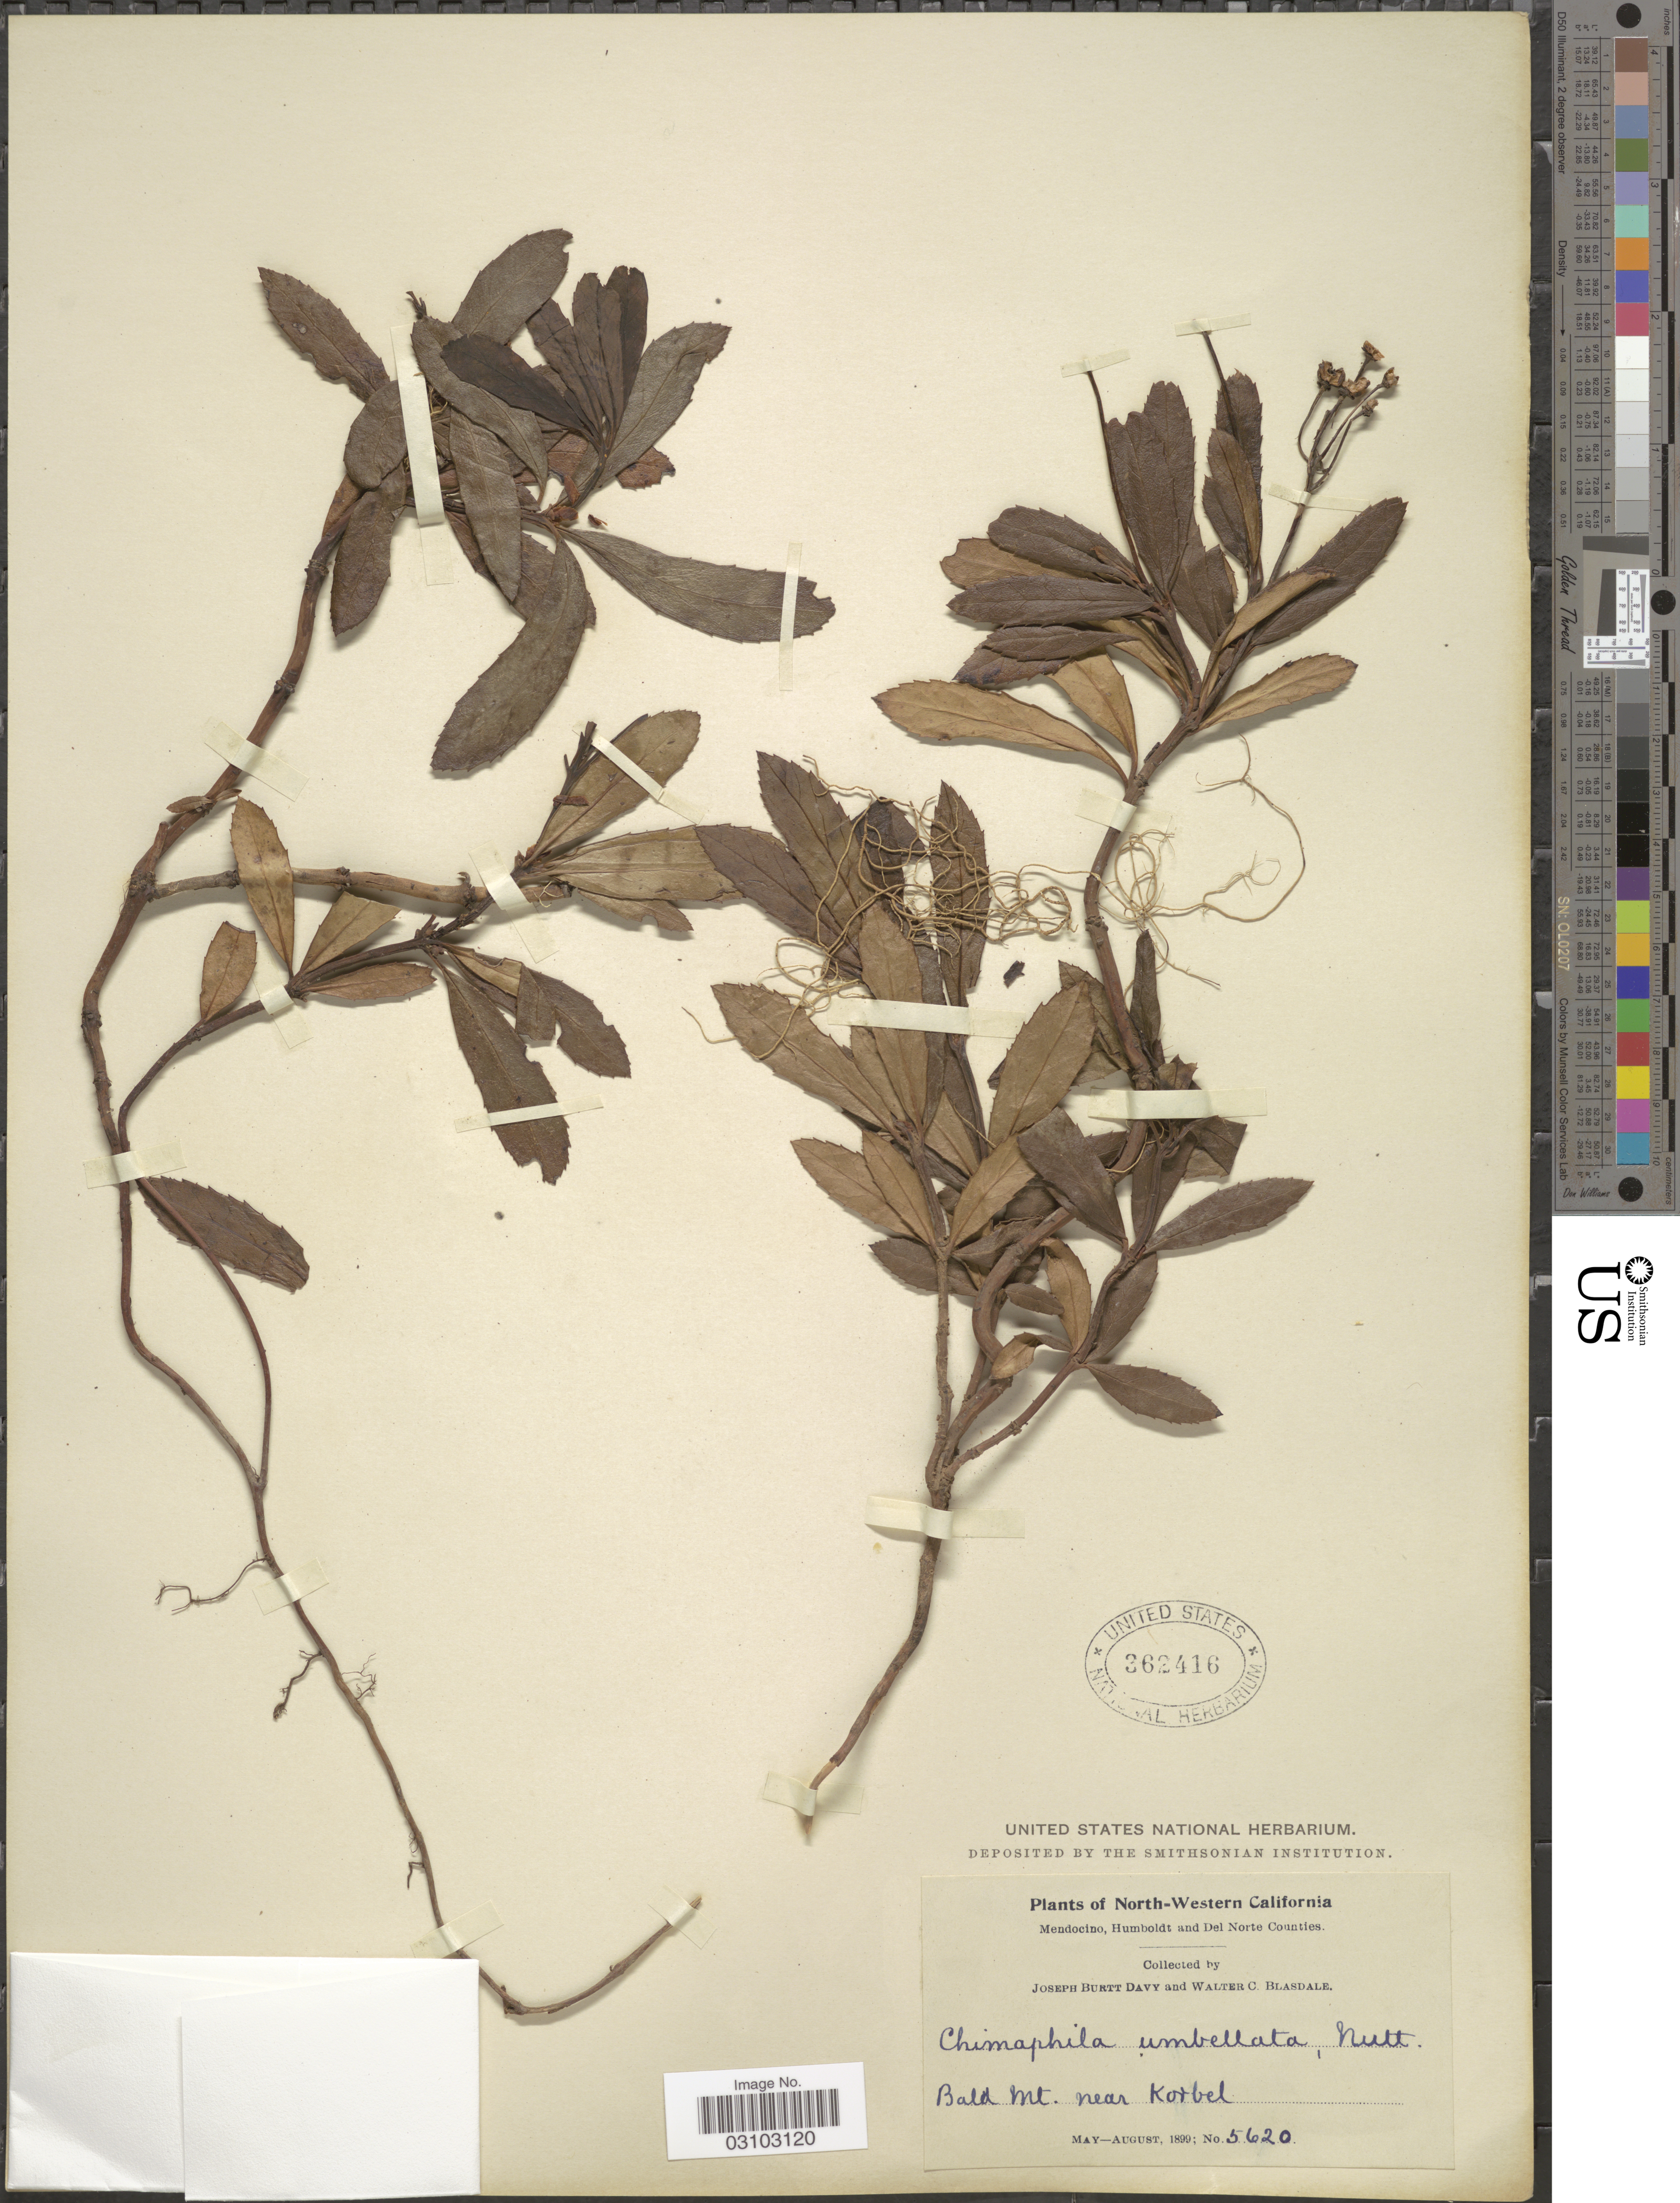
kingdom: Plantae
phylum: Tracheophyta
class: Magnoliopsida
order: Ericales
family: Ericaceae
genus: Chimaphila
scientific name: Chimaphila umbellata var. occidentalis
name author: (Rydb.) S.F. Blake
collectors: J. Burtt Davy & W. Blasdale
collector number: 5620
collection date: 1899-05/1899-08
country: United States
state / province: California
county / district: Mendocino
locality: North-Western California, Mendocino, Humboldt and Del Norte Counties. Bald Mt. near Korbel.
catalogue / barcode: US 362416